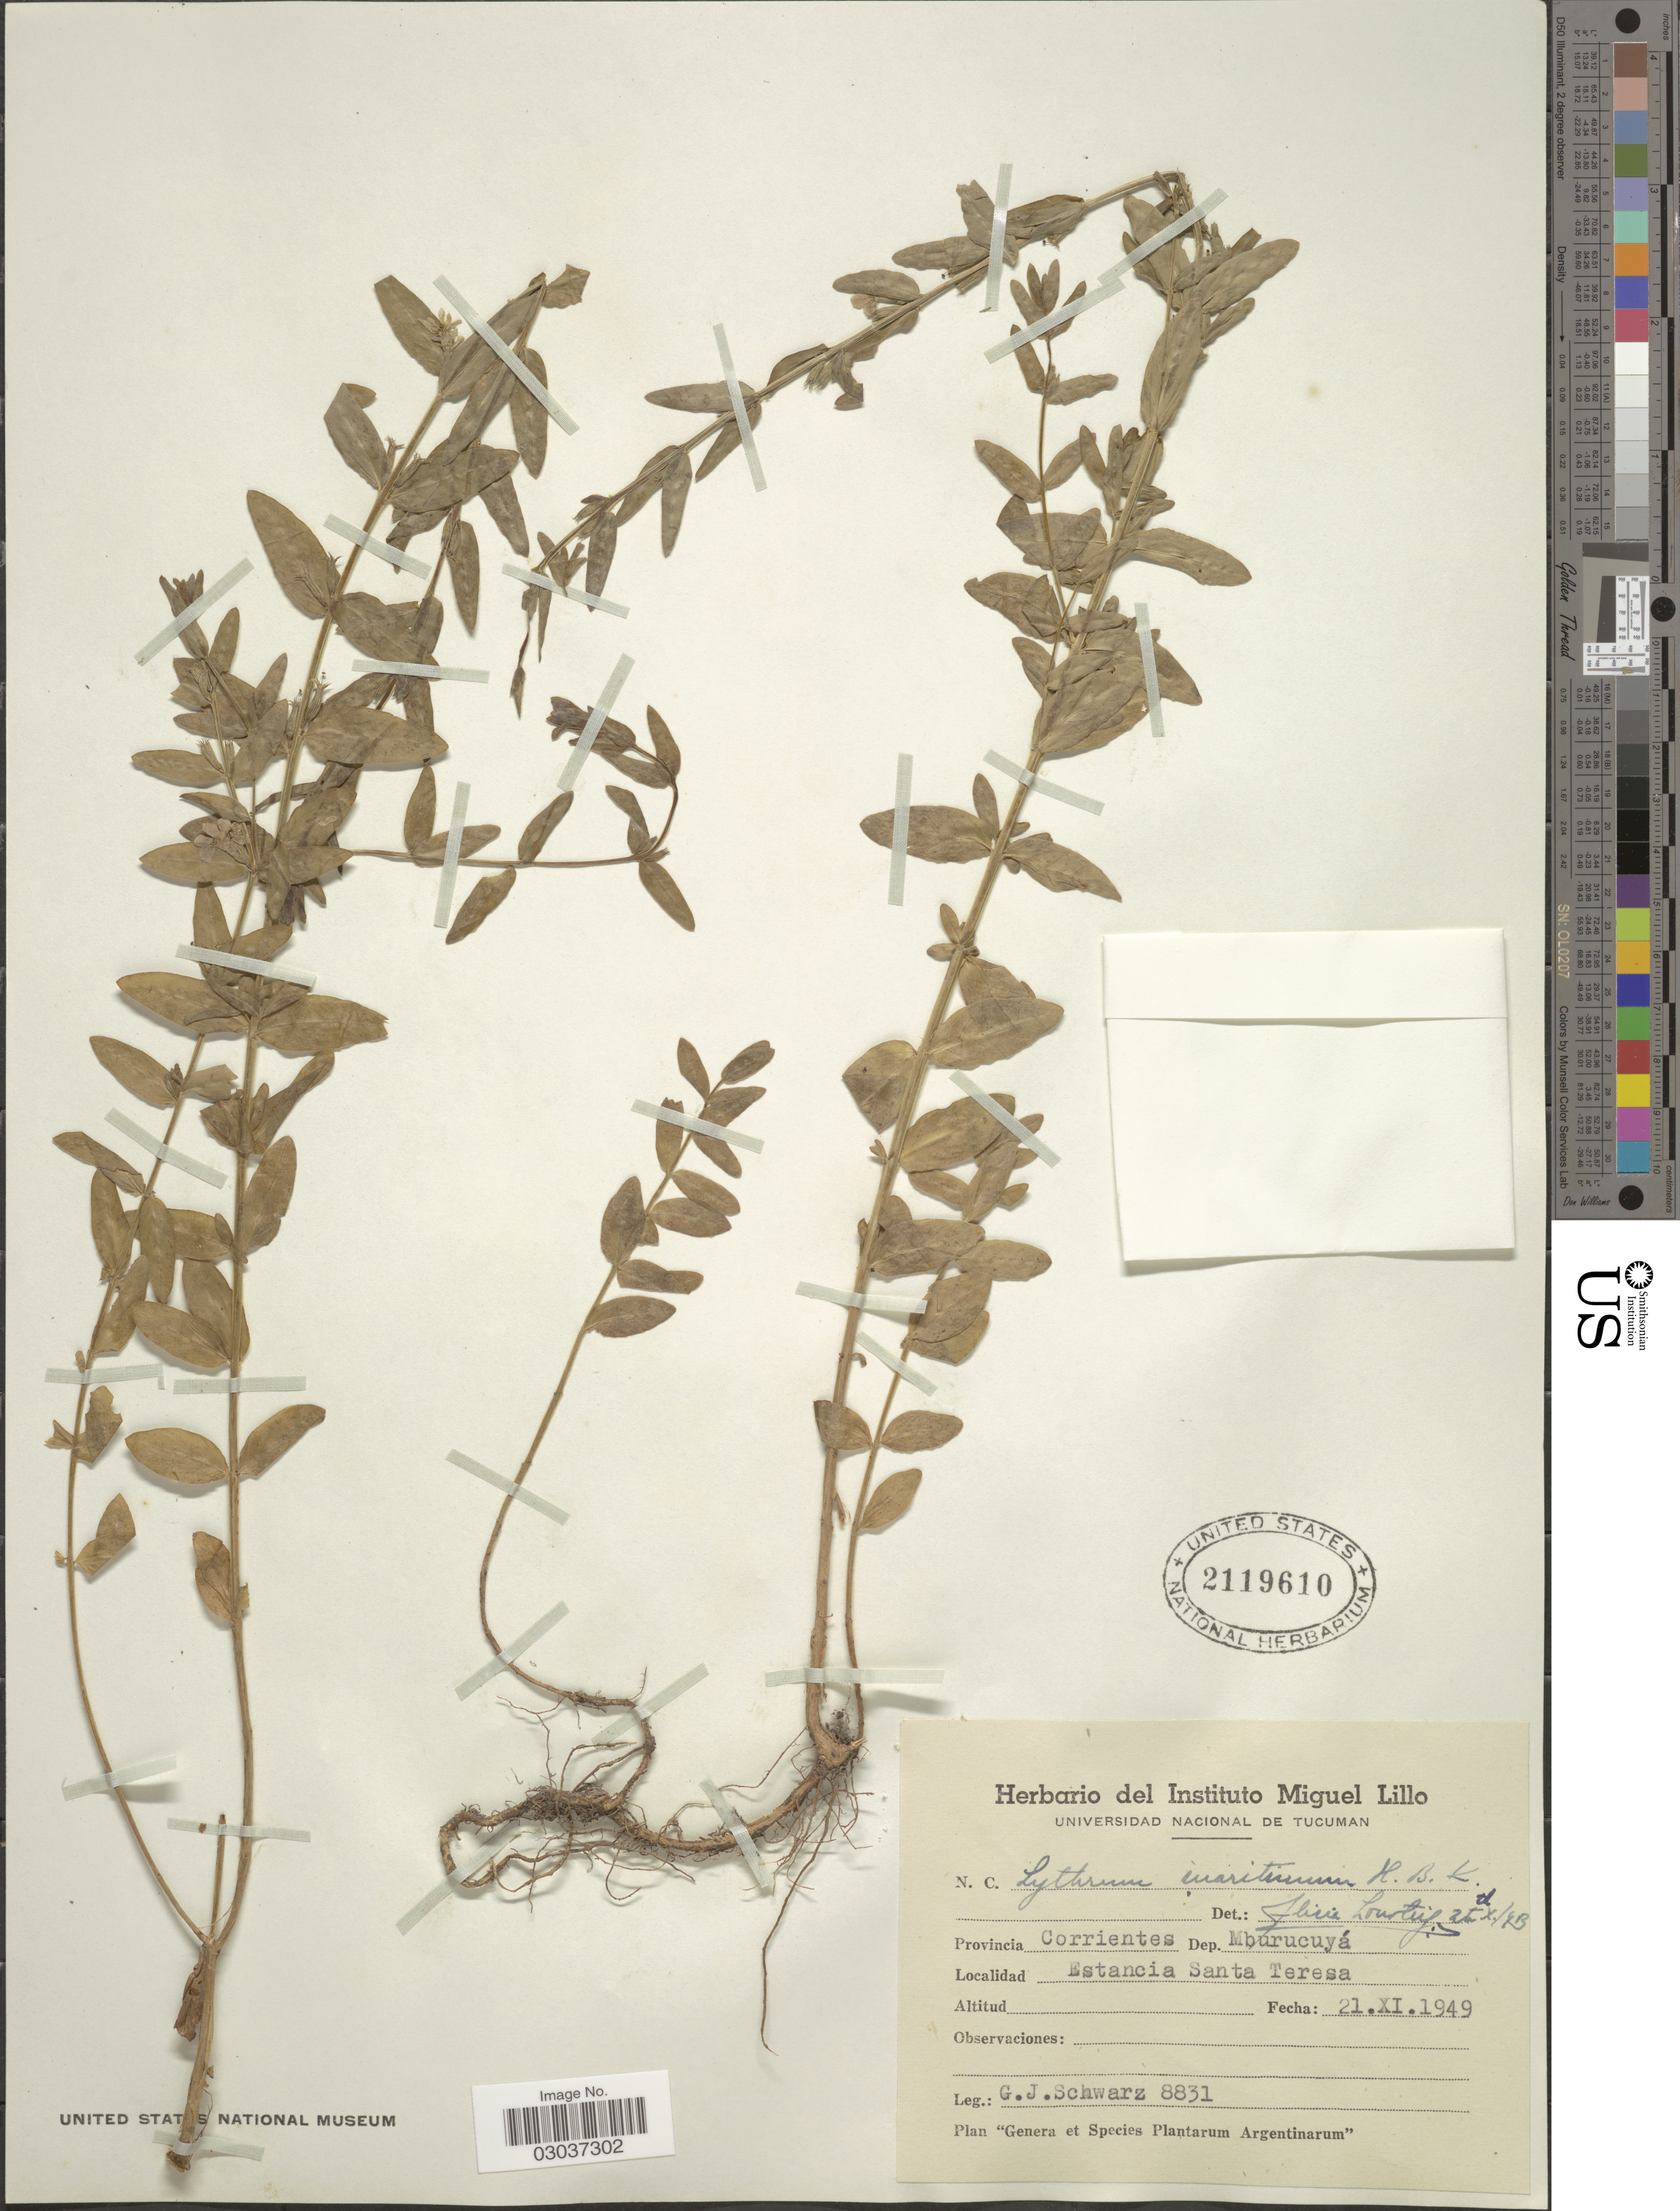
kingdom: Plantae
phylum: Tracheophyta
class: Magnoliopsida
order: Myrtales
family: Lythraceae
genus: Lythrum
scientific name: Lythrum maritimum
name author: Kunth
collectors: G. J. Schwarz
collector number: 8831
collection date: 1949-11-21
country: Argentina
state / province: Corrientes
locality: Dep. Mburucuyá. Estancia Santa Teresa.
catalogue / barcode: US 2119610